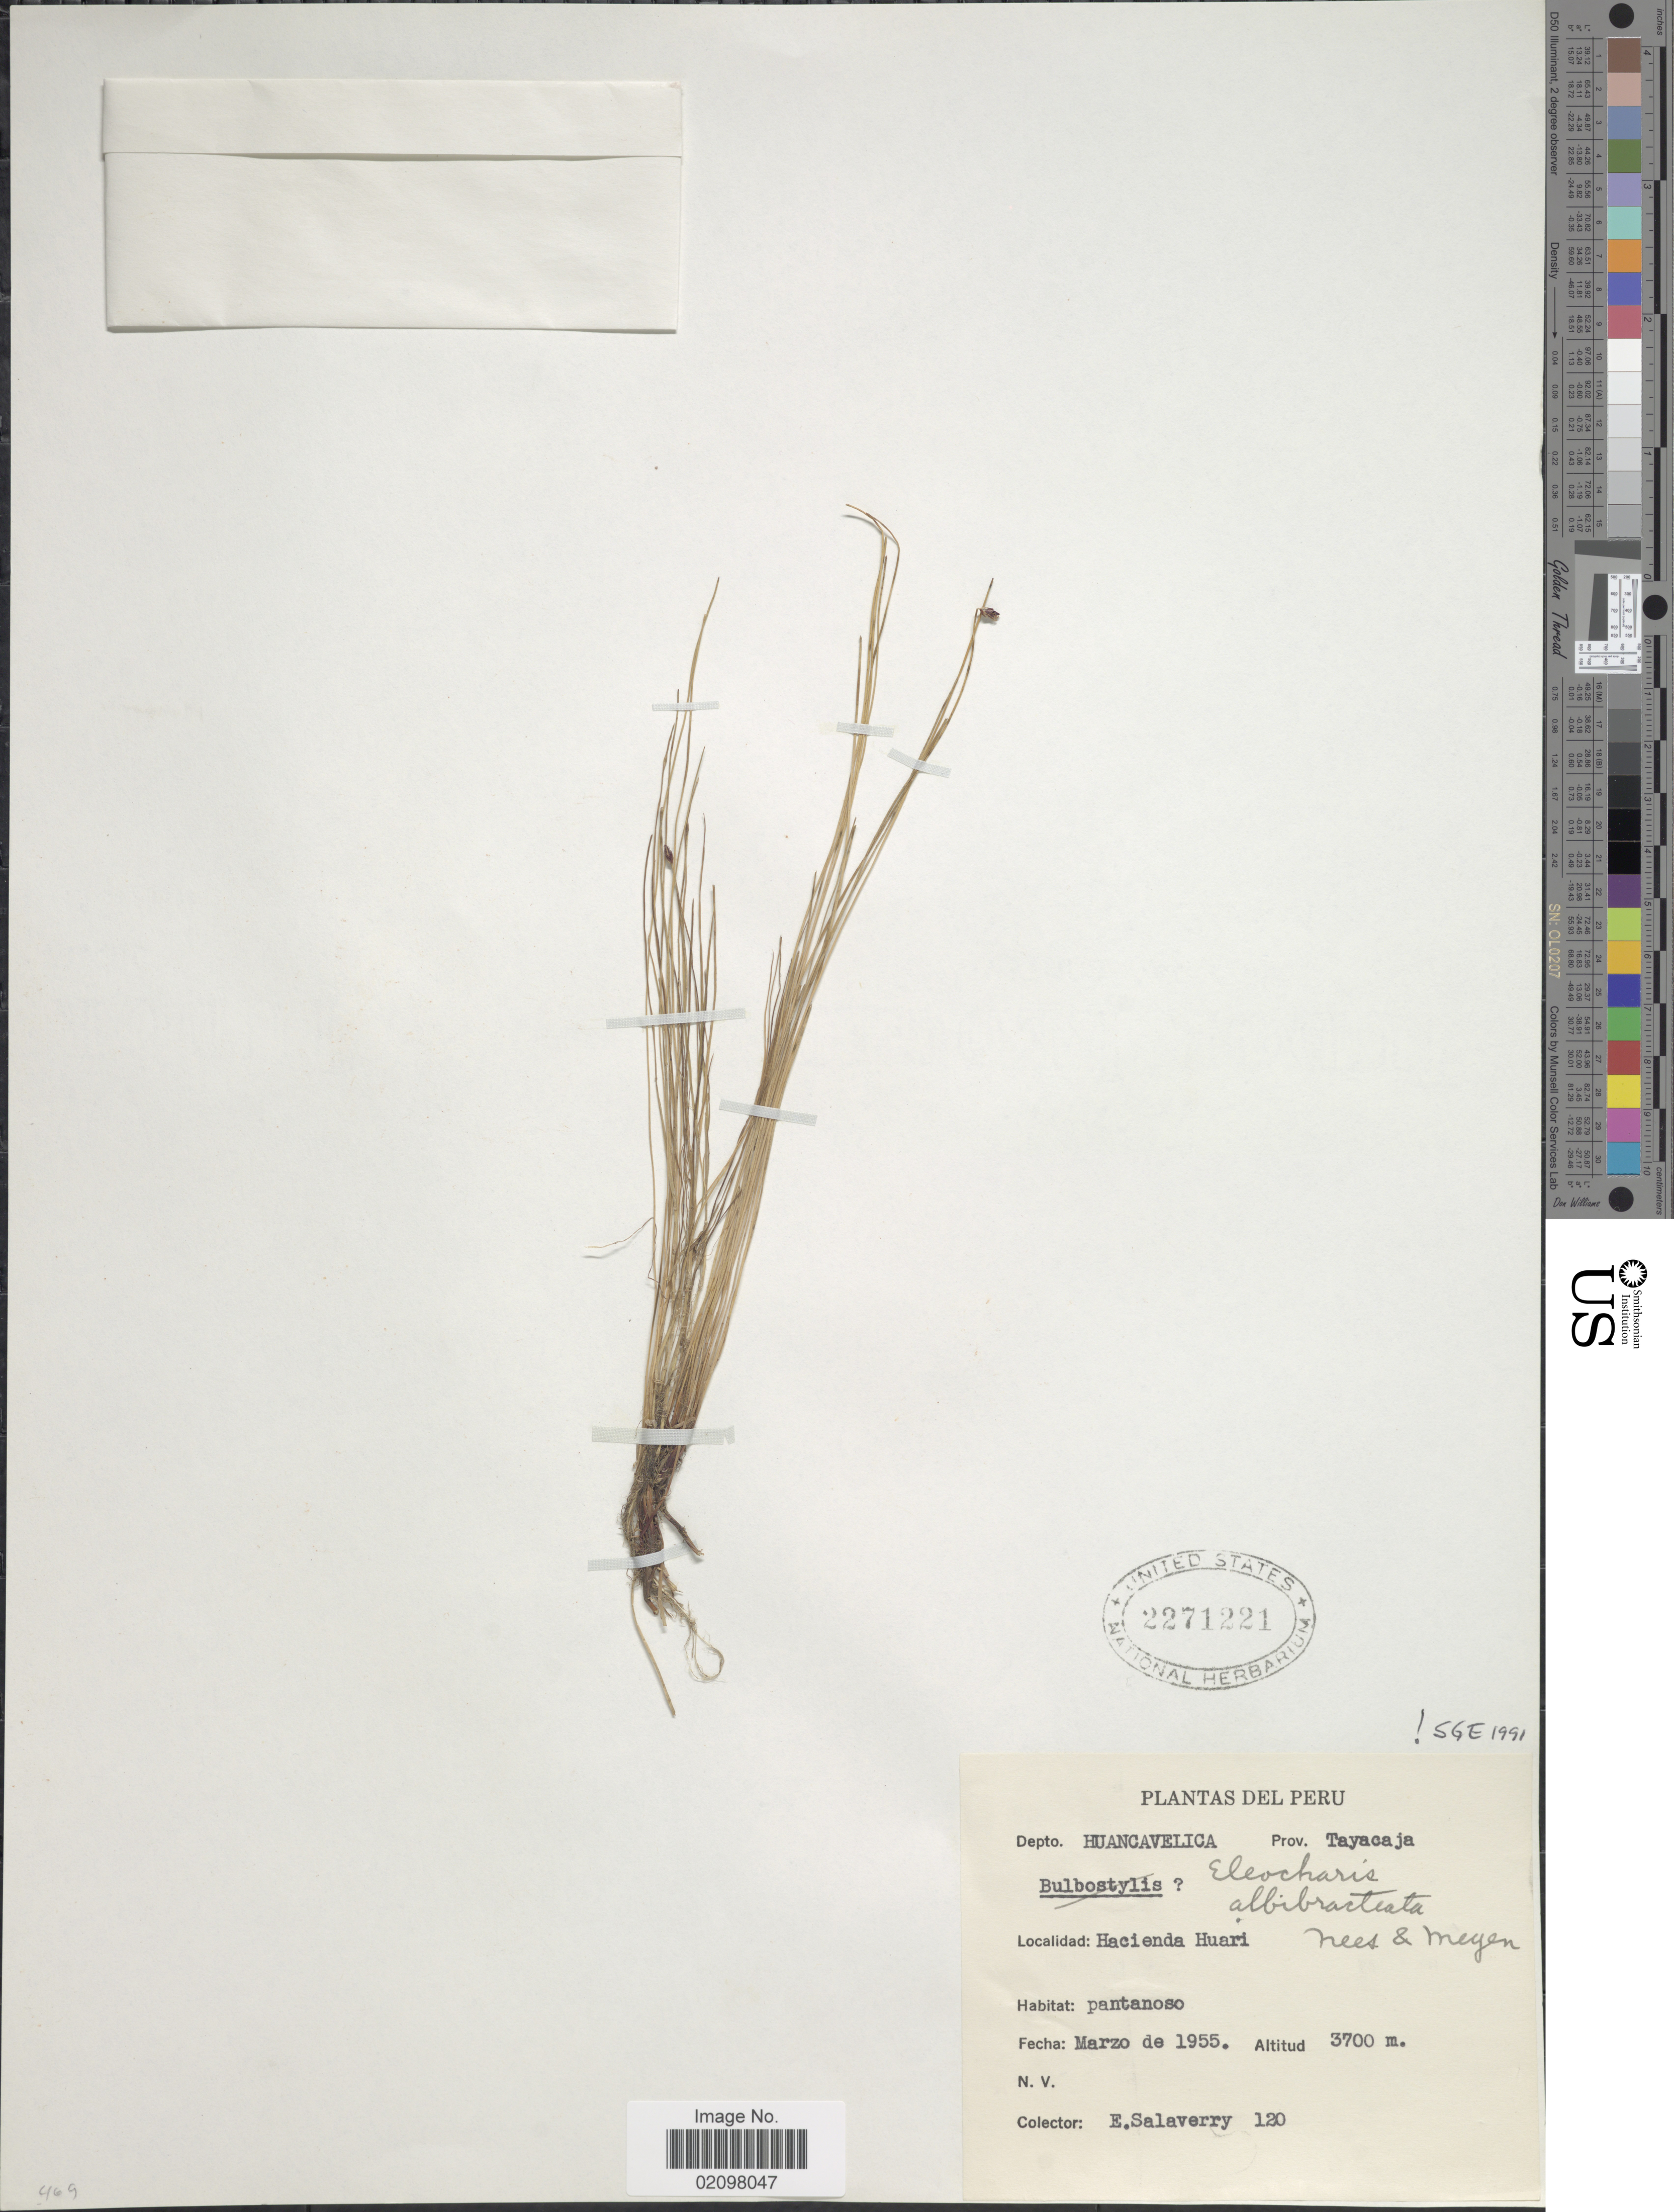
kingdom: Plantae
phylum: Tracheophyta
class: Liliopsida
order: Poales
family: Cyperaceae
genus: Eleocharis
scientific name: Eleocharis albibracteata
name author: Nees & Meyen ex Kunth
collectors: E. Salaverry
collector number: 120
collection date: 1955-03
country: Peru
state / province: Huancavelica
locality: Depto. Huancavelica, Prov. Tayacaja, Hacienda Huari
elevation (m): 3700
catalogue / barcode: US 2271221